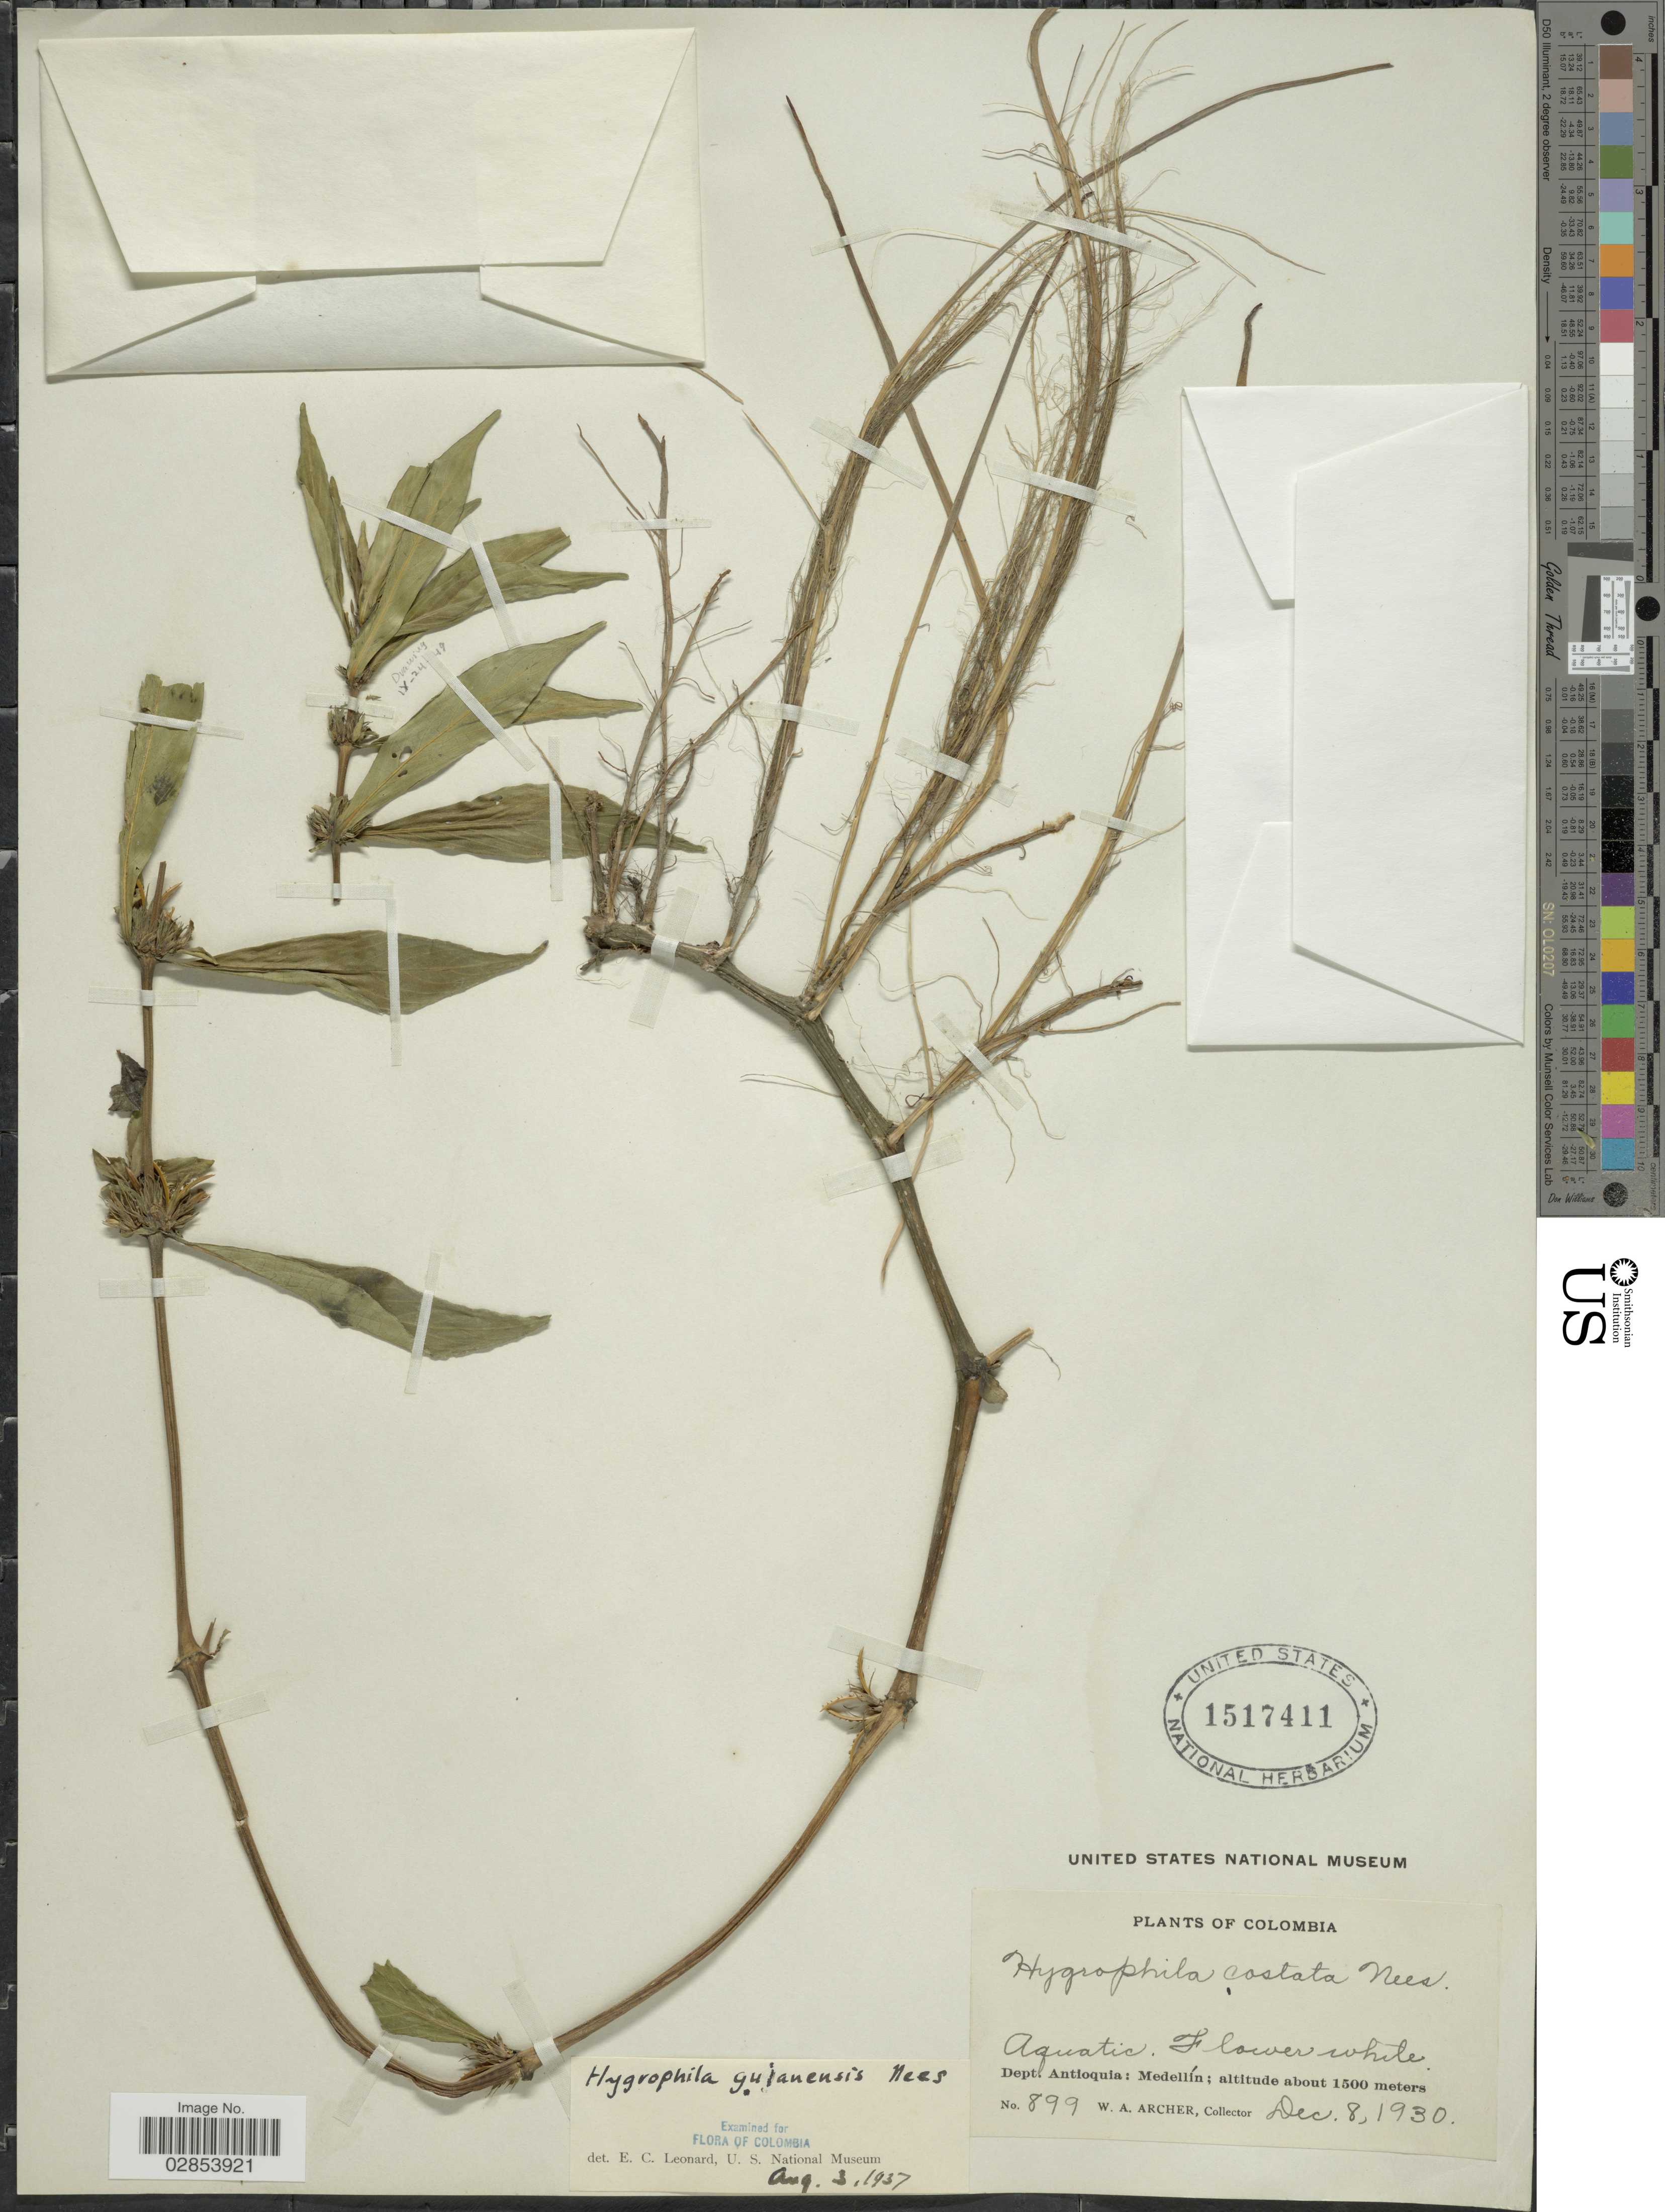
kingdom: Plantae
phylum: Tracheophyta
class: Magnoliopsida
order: Lamiales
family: Acanthaceae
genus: Hygrophila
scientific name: Hygrophila costata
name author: Nees & T. Nees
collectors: W. A. Archer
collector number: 899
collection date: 1930-12-08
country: Colombia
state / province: Antioquia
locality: Dep. Antioquia: Medellín.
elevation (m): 1500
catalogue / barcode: US 1517411